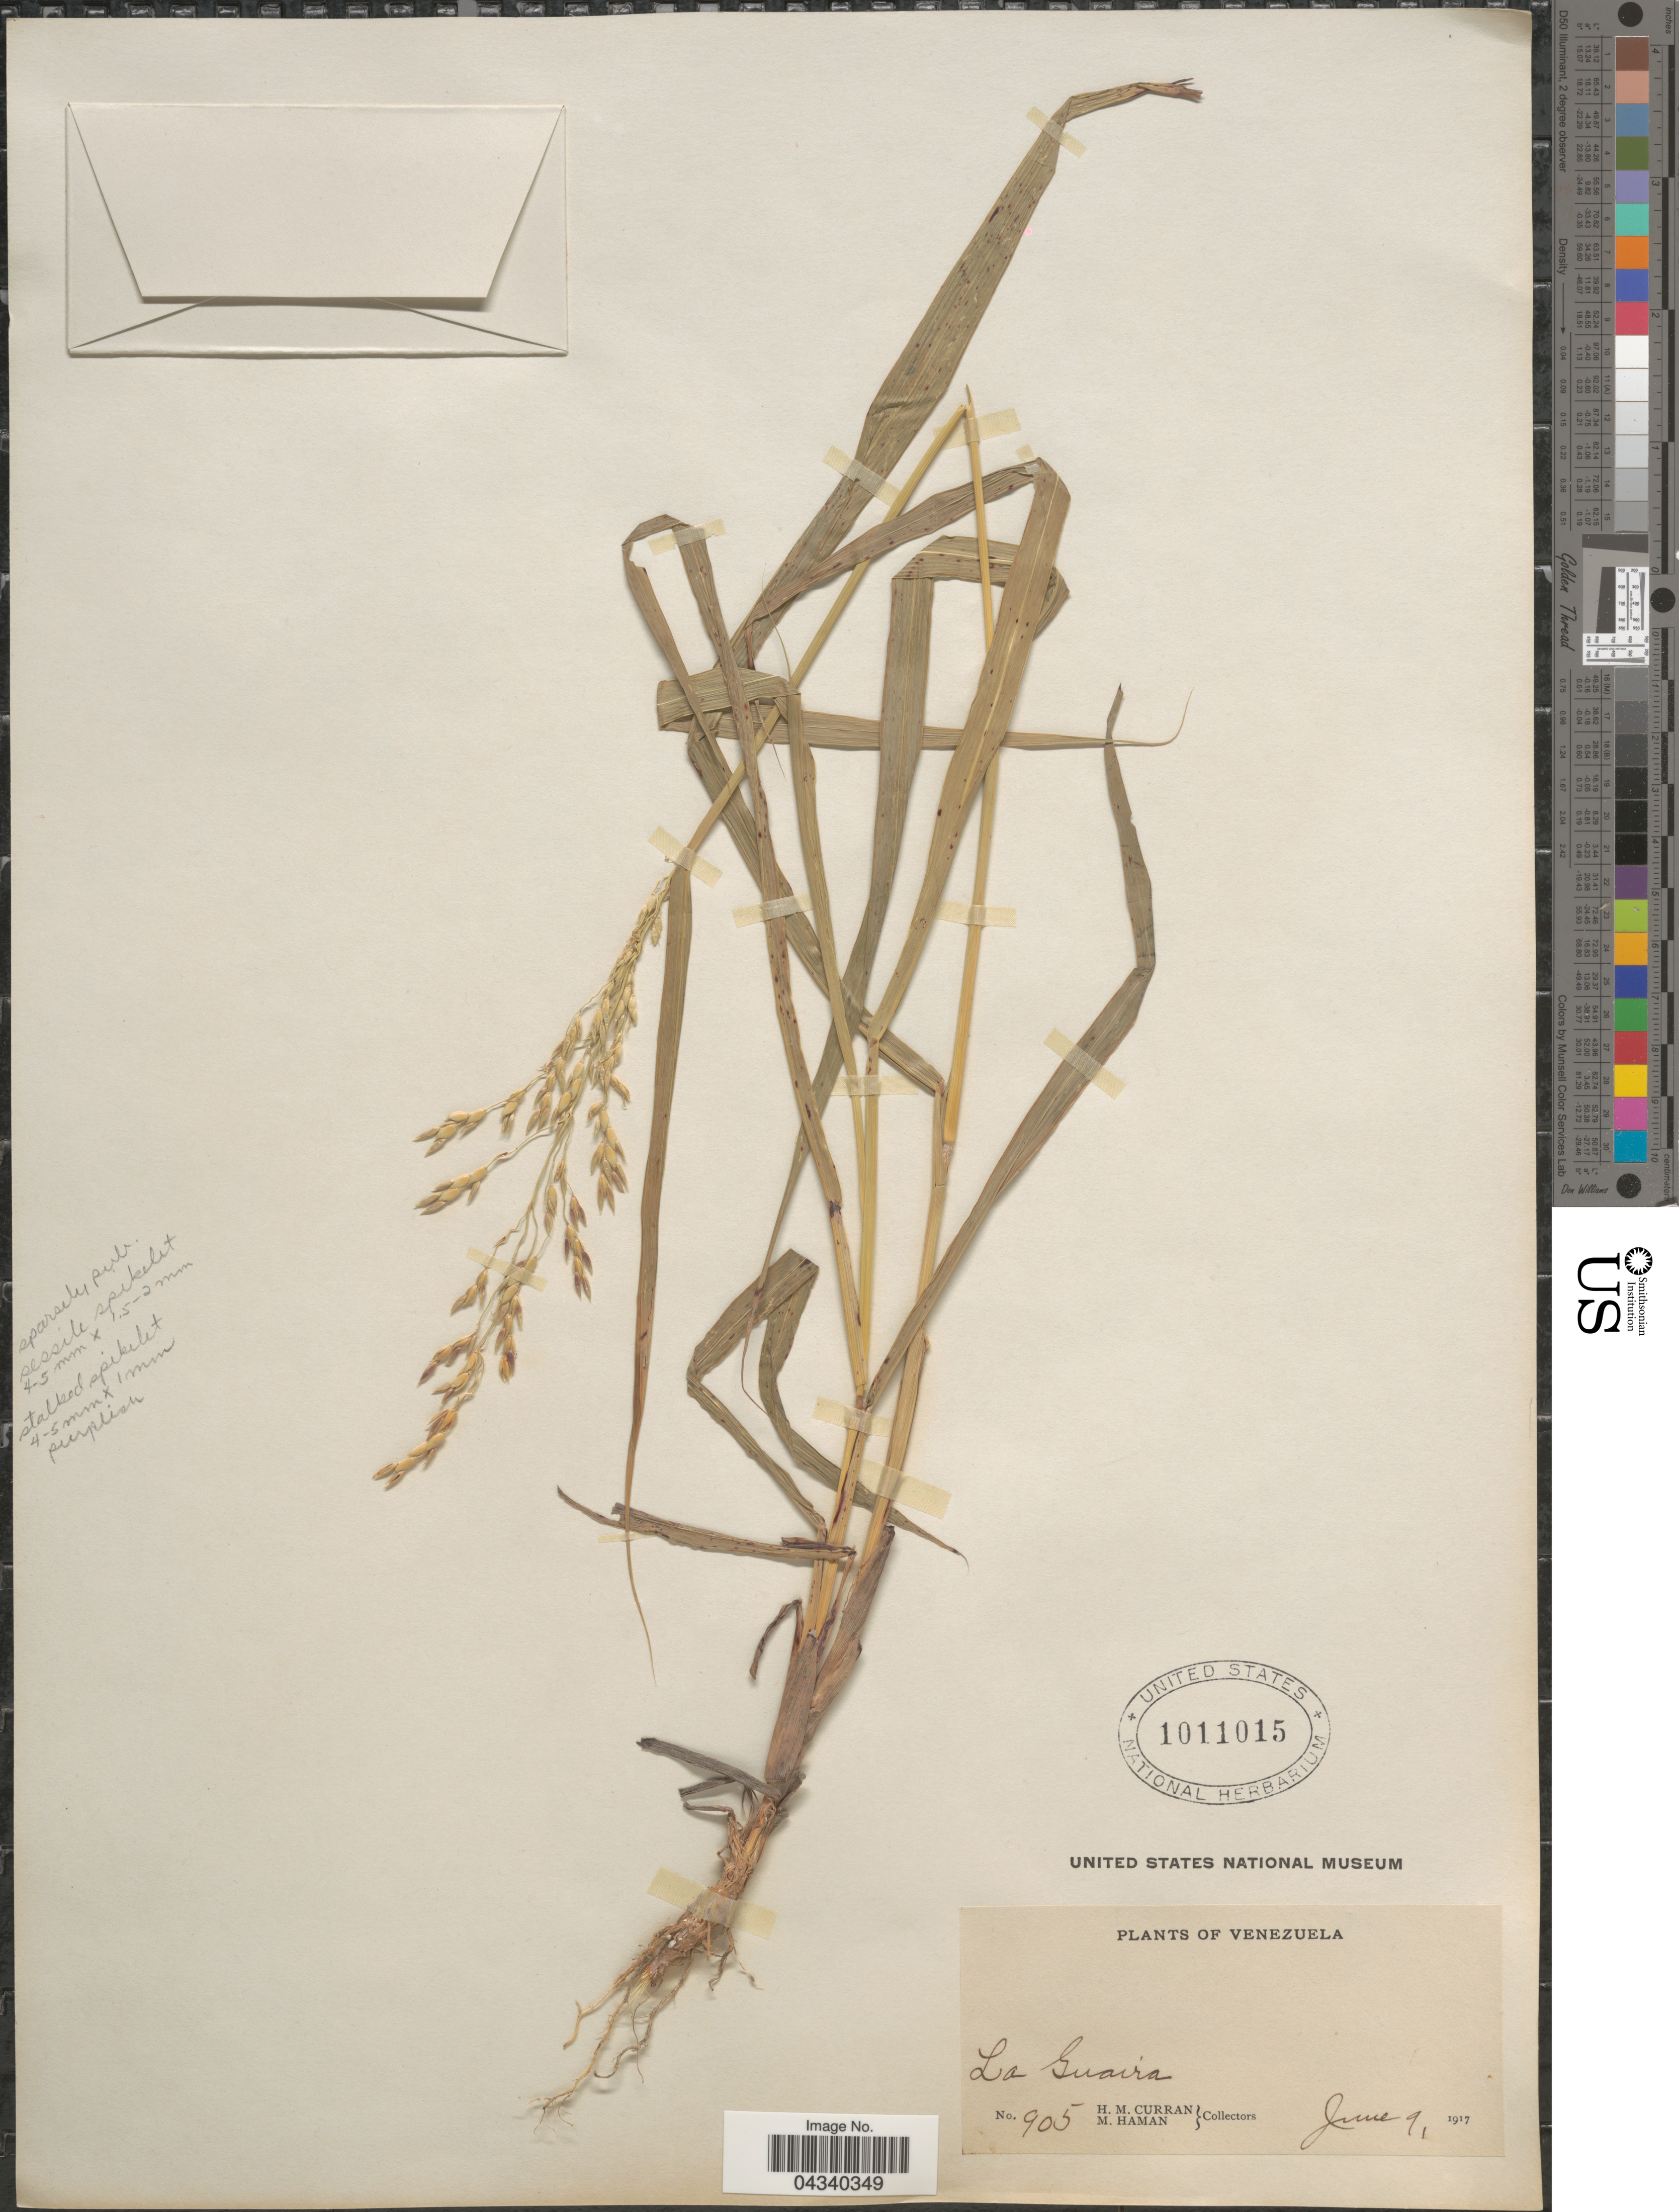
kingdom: Plantae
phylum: Tracheophyta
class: Liliopsida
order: Poales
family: Poaceae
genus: Sorghum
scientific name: Sorghum halepense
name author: (L.) Pers.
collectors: H. M. Curran & M. Haman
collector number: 905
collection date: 1917-06-09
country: Venezuela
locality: La Guaira.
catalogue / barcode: US 1011015